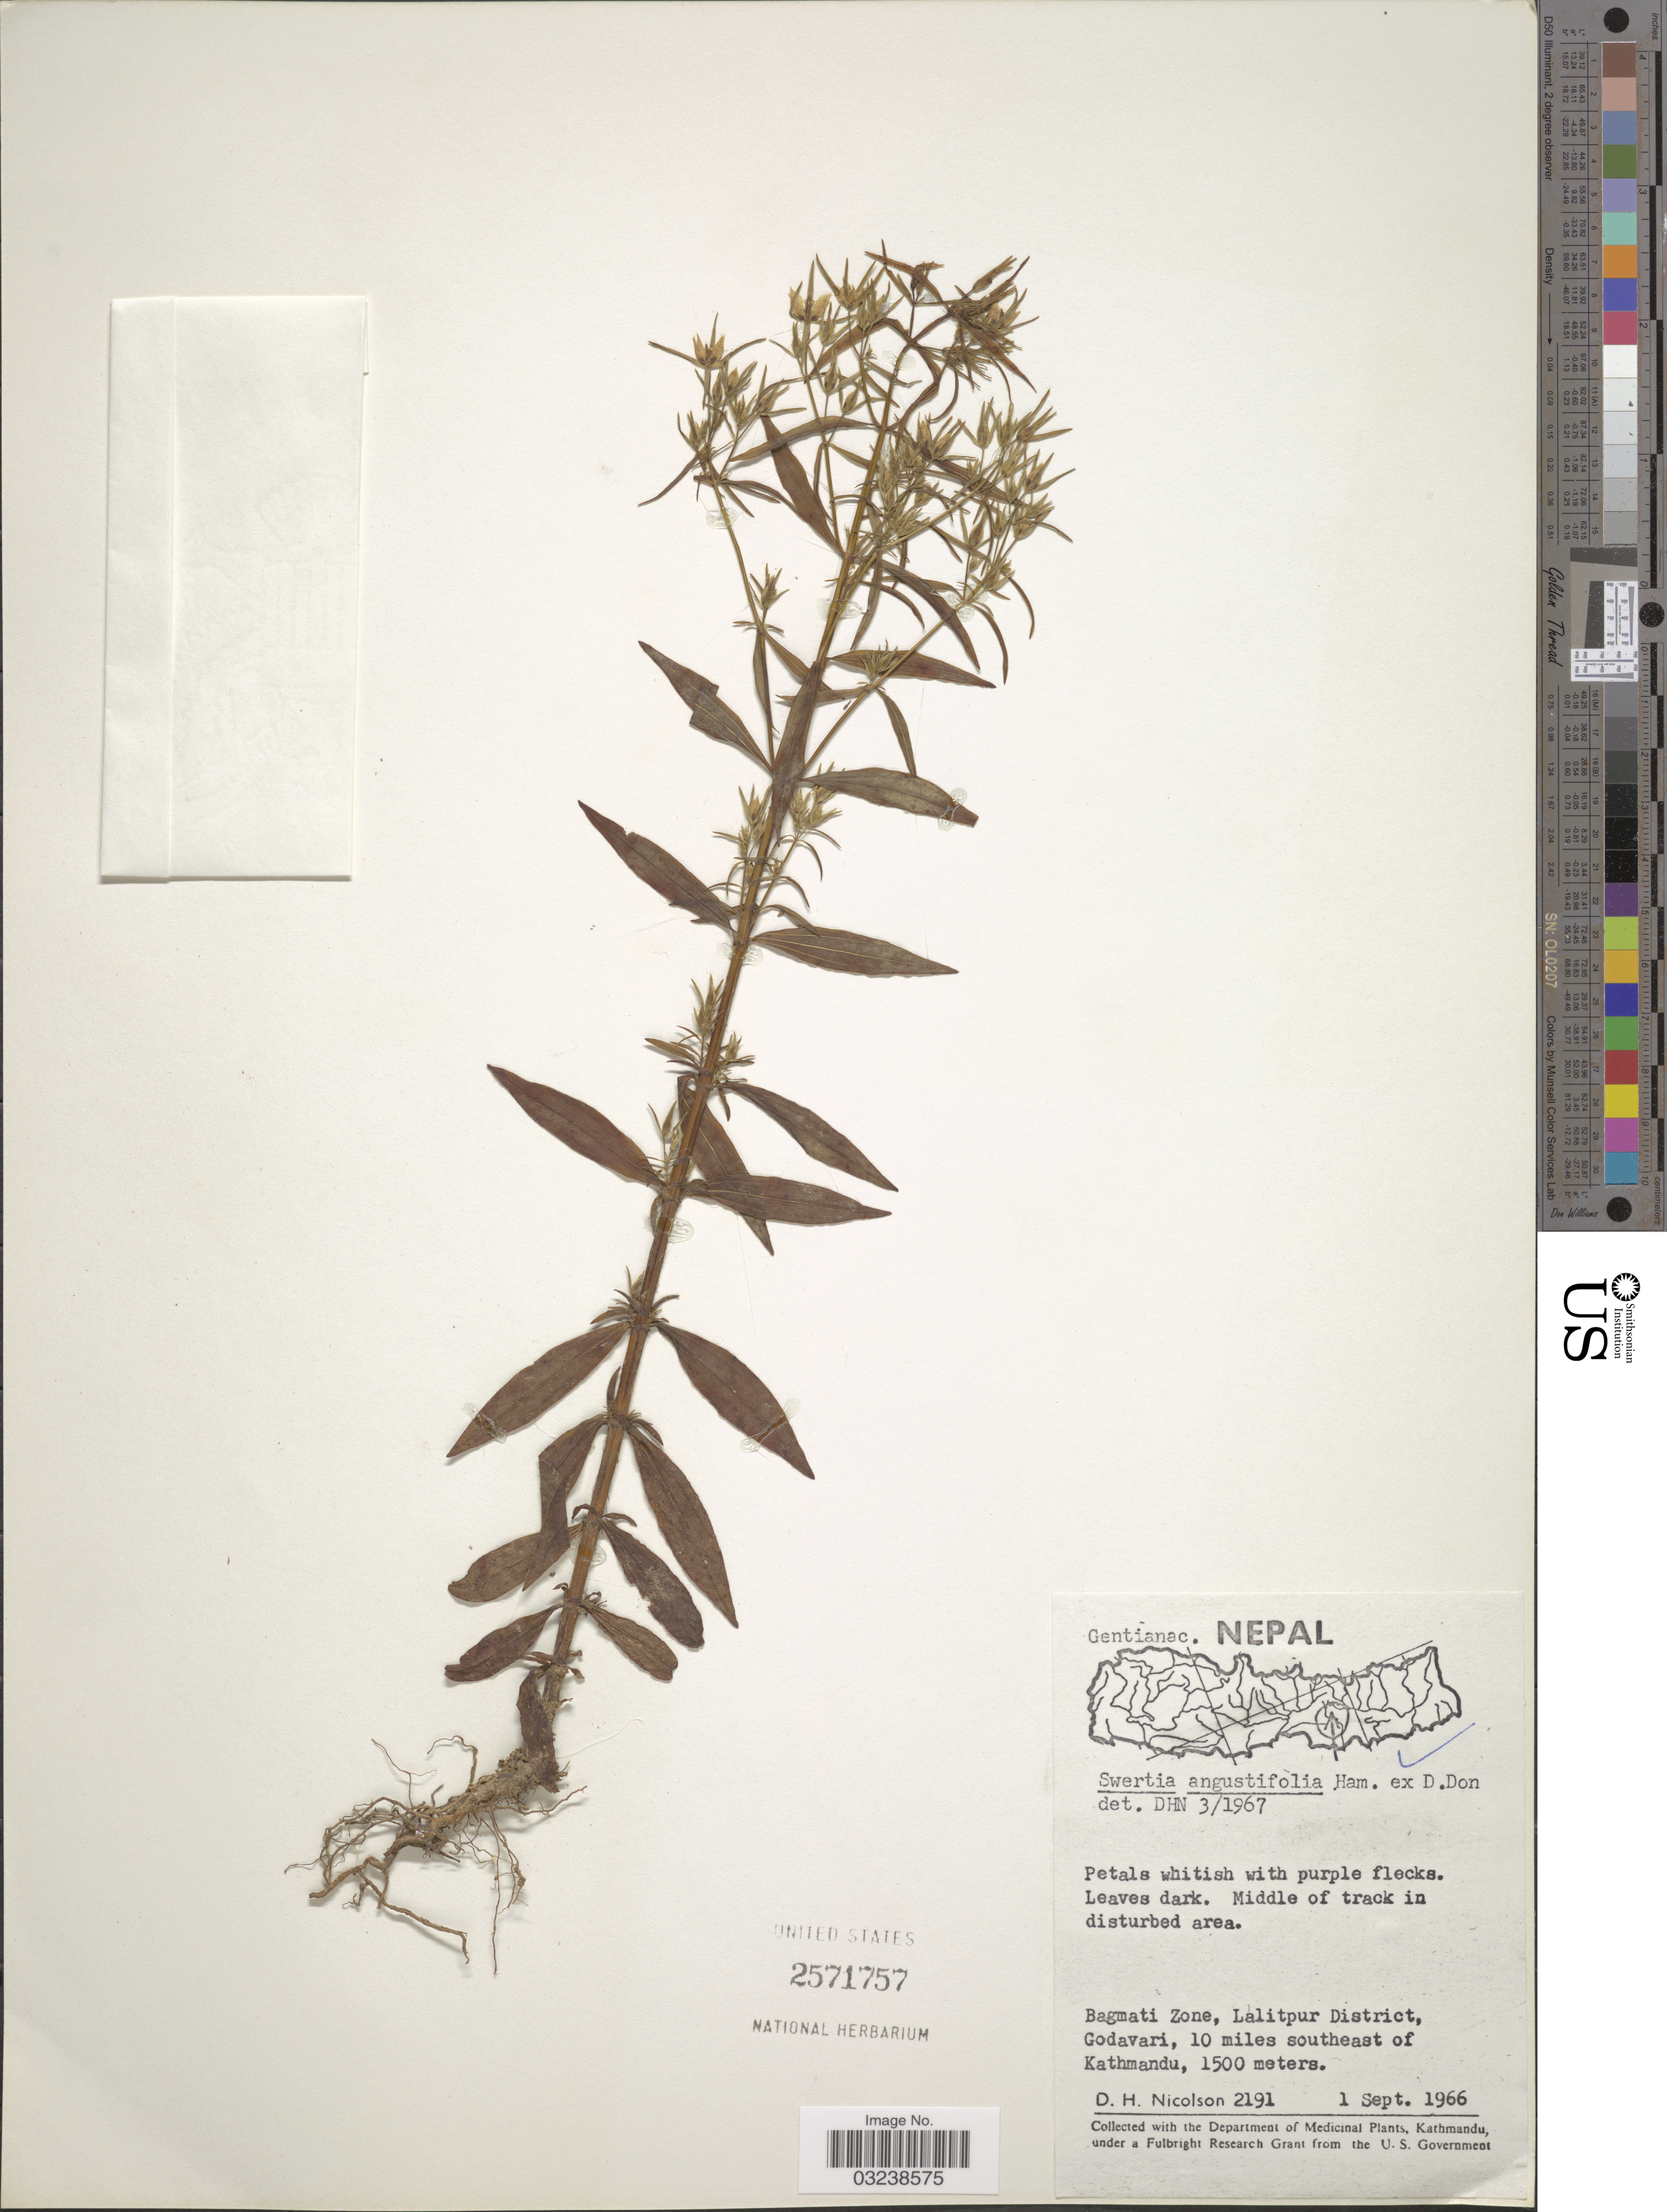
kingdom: Plantae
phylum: Tracheophyta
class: Magnoliopsida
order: Gentianales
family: Gentianaceae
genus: Swertia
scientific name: Swertia angustifolia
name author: Buch.-Ham. ex D. Don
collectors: D. H. Nicolson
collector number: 2191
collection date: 1966-09-01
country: Nepal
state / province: Bagmati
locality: Bagmati Zone, Lalitpur District, Godavari, 10 miles southeast of Kathmandu.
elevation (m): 1500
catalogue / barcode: US 2571757